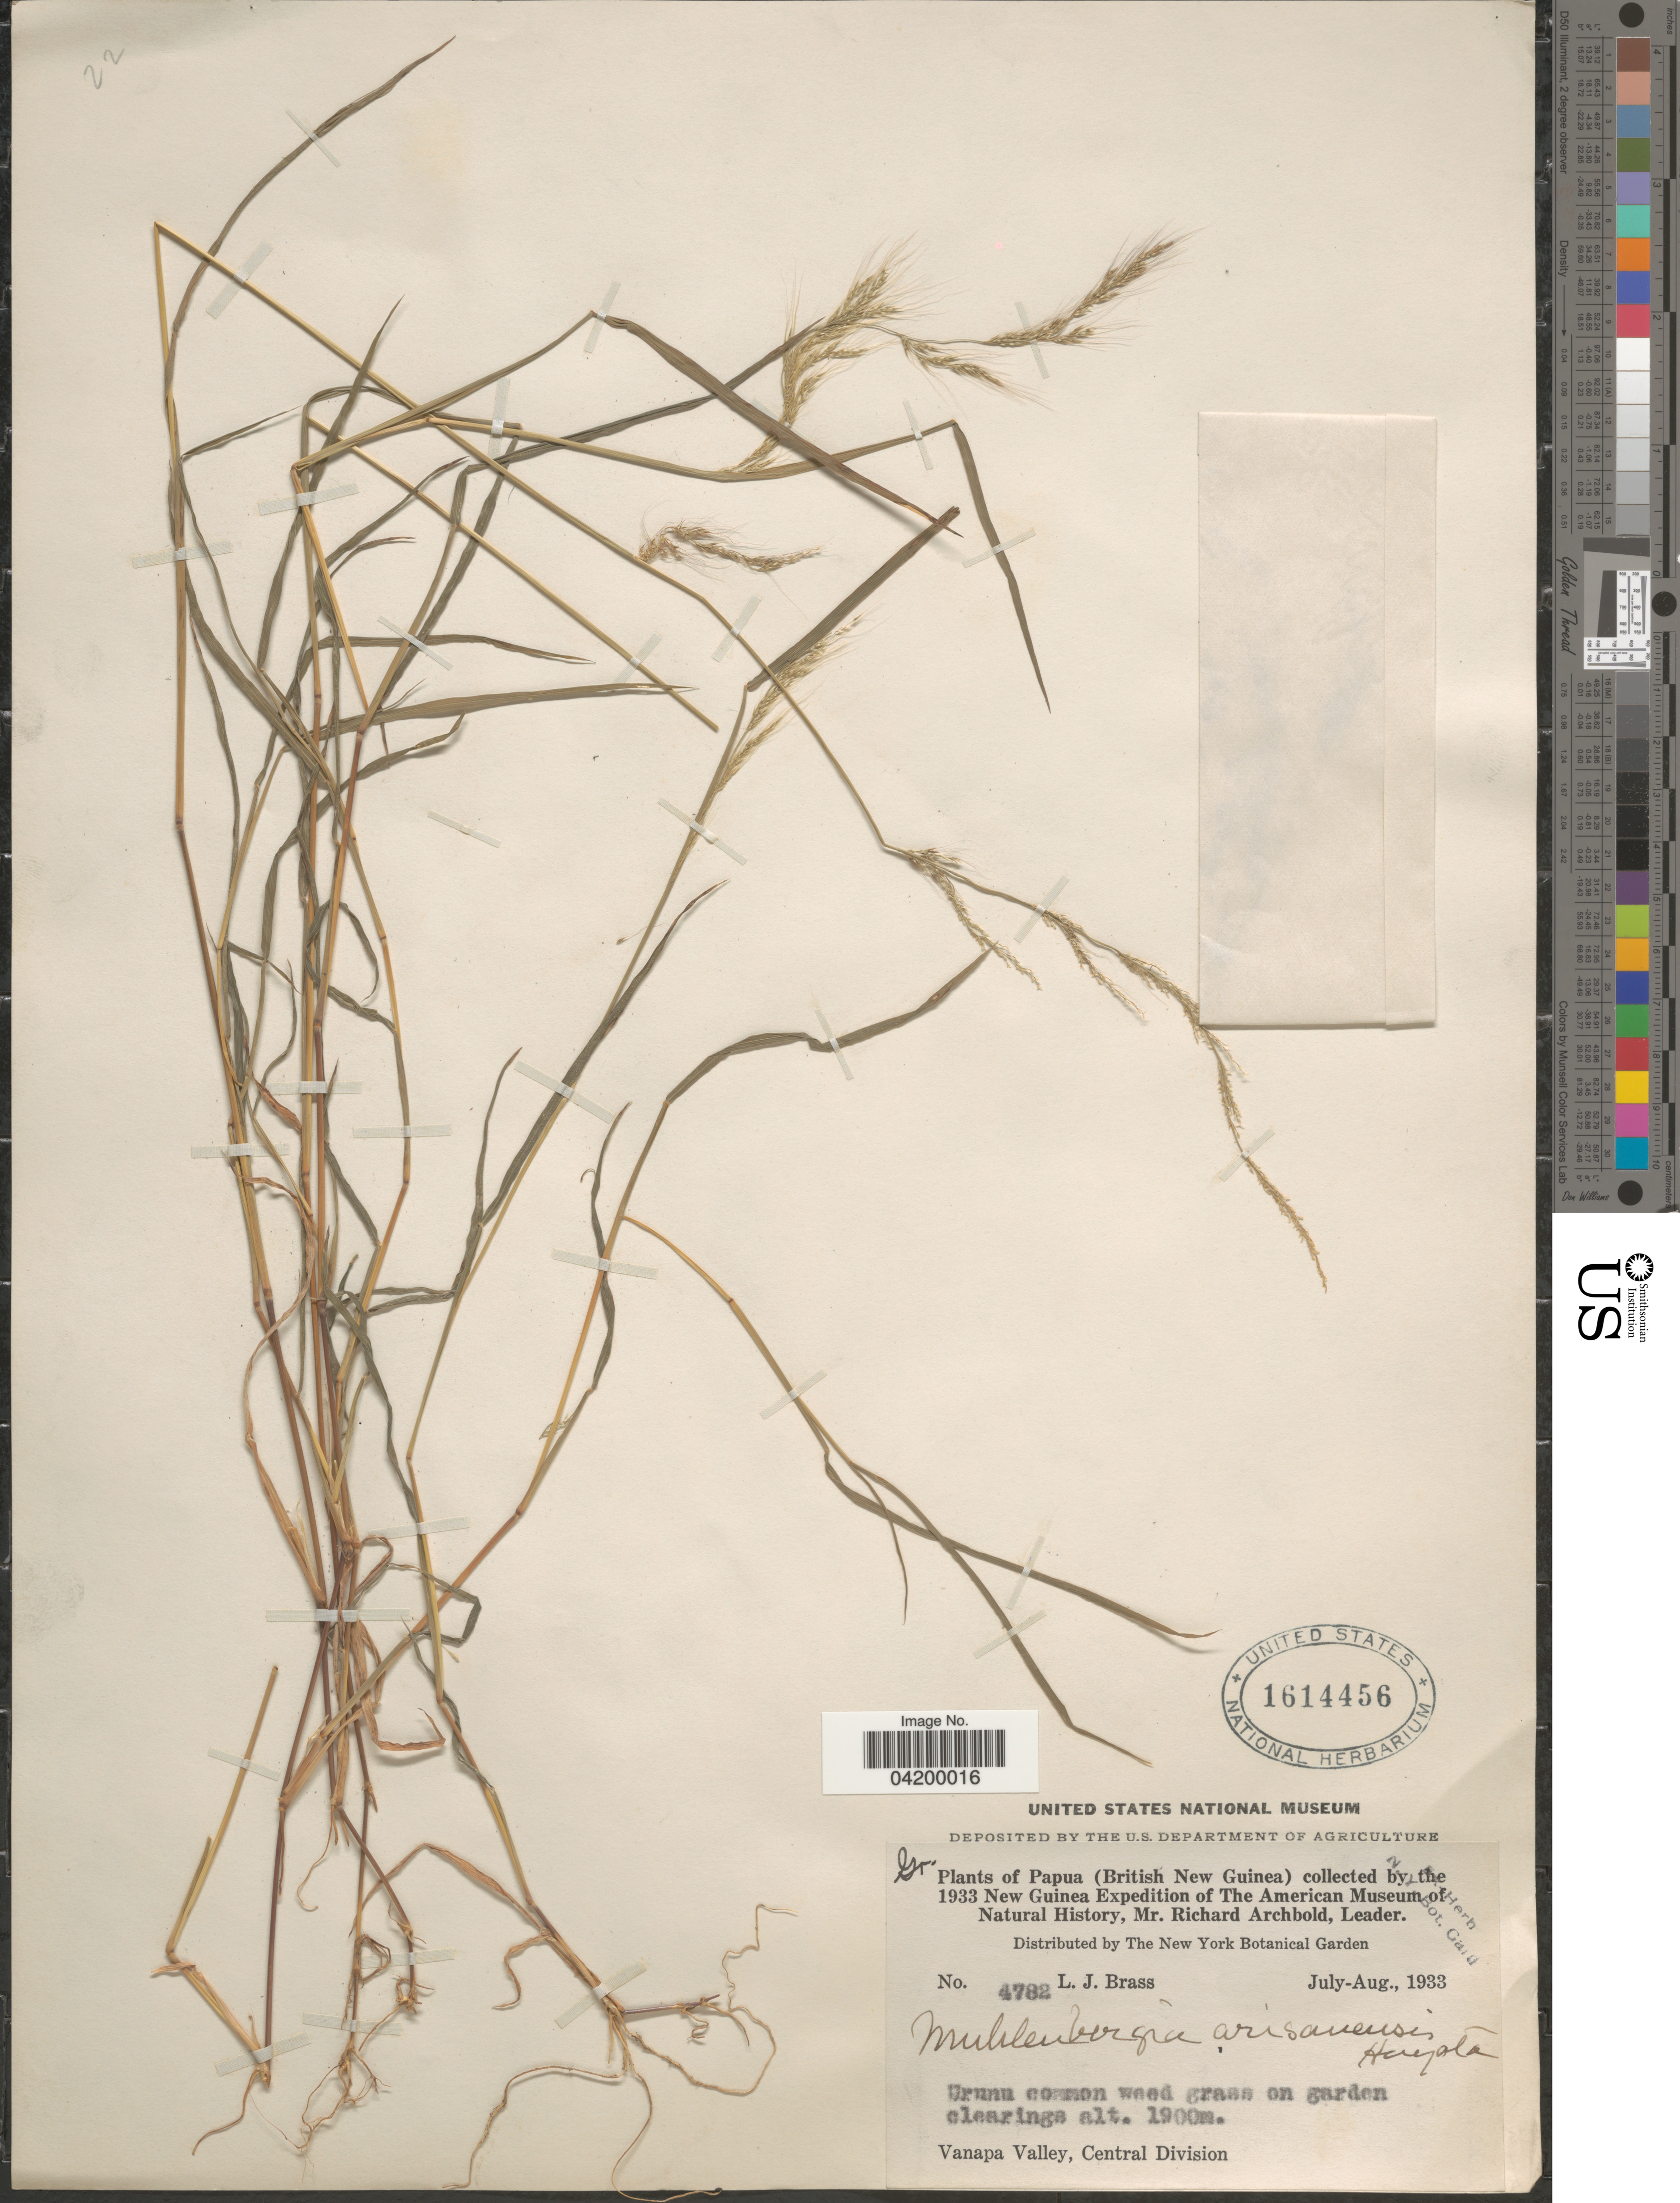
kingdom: Plantae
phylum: Tracheophyta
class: Liliopsida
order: Poales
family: Poaceae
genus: Muhlenbergia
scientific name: Muhlenbergia huegelii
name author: Trin.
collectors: L. J. Brass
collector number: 4782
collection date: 1933-07/1933-08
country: Papua New Guinea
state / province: Central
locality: Papua (British New Guinea). 1933 New Guinea Expedition of The American Museum of Natural History. Urunu common weed grass on garden clearings. Vanapa Valley, Central Division.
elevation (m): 1900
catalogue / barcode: US 1614456